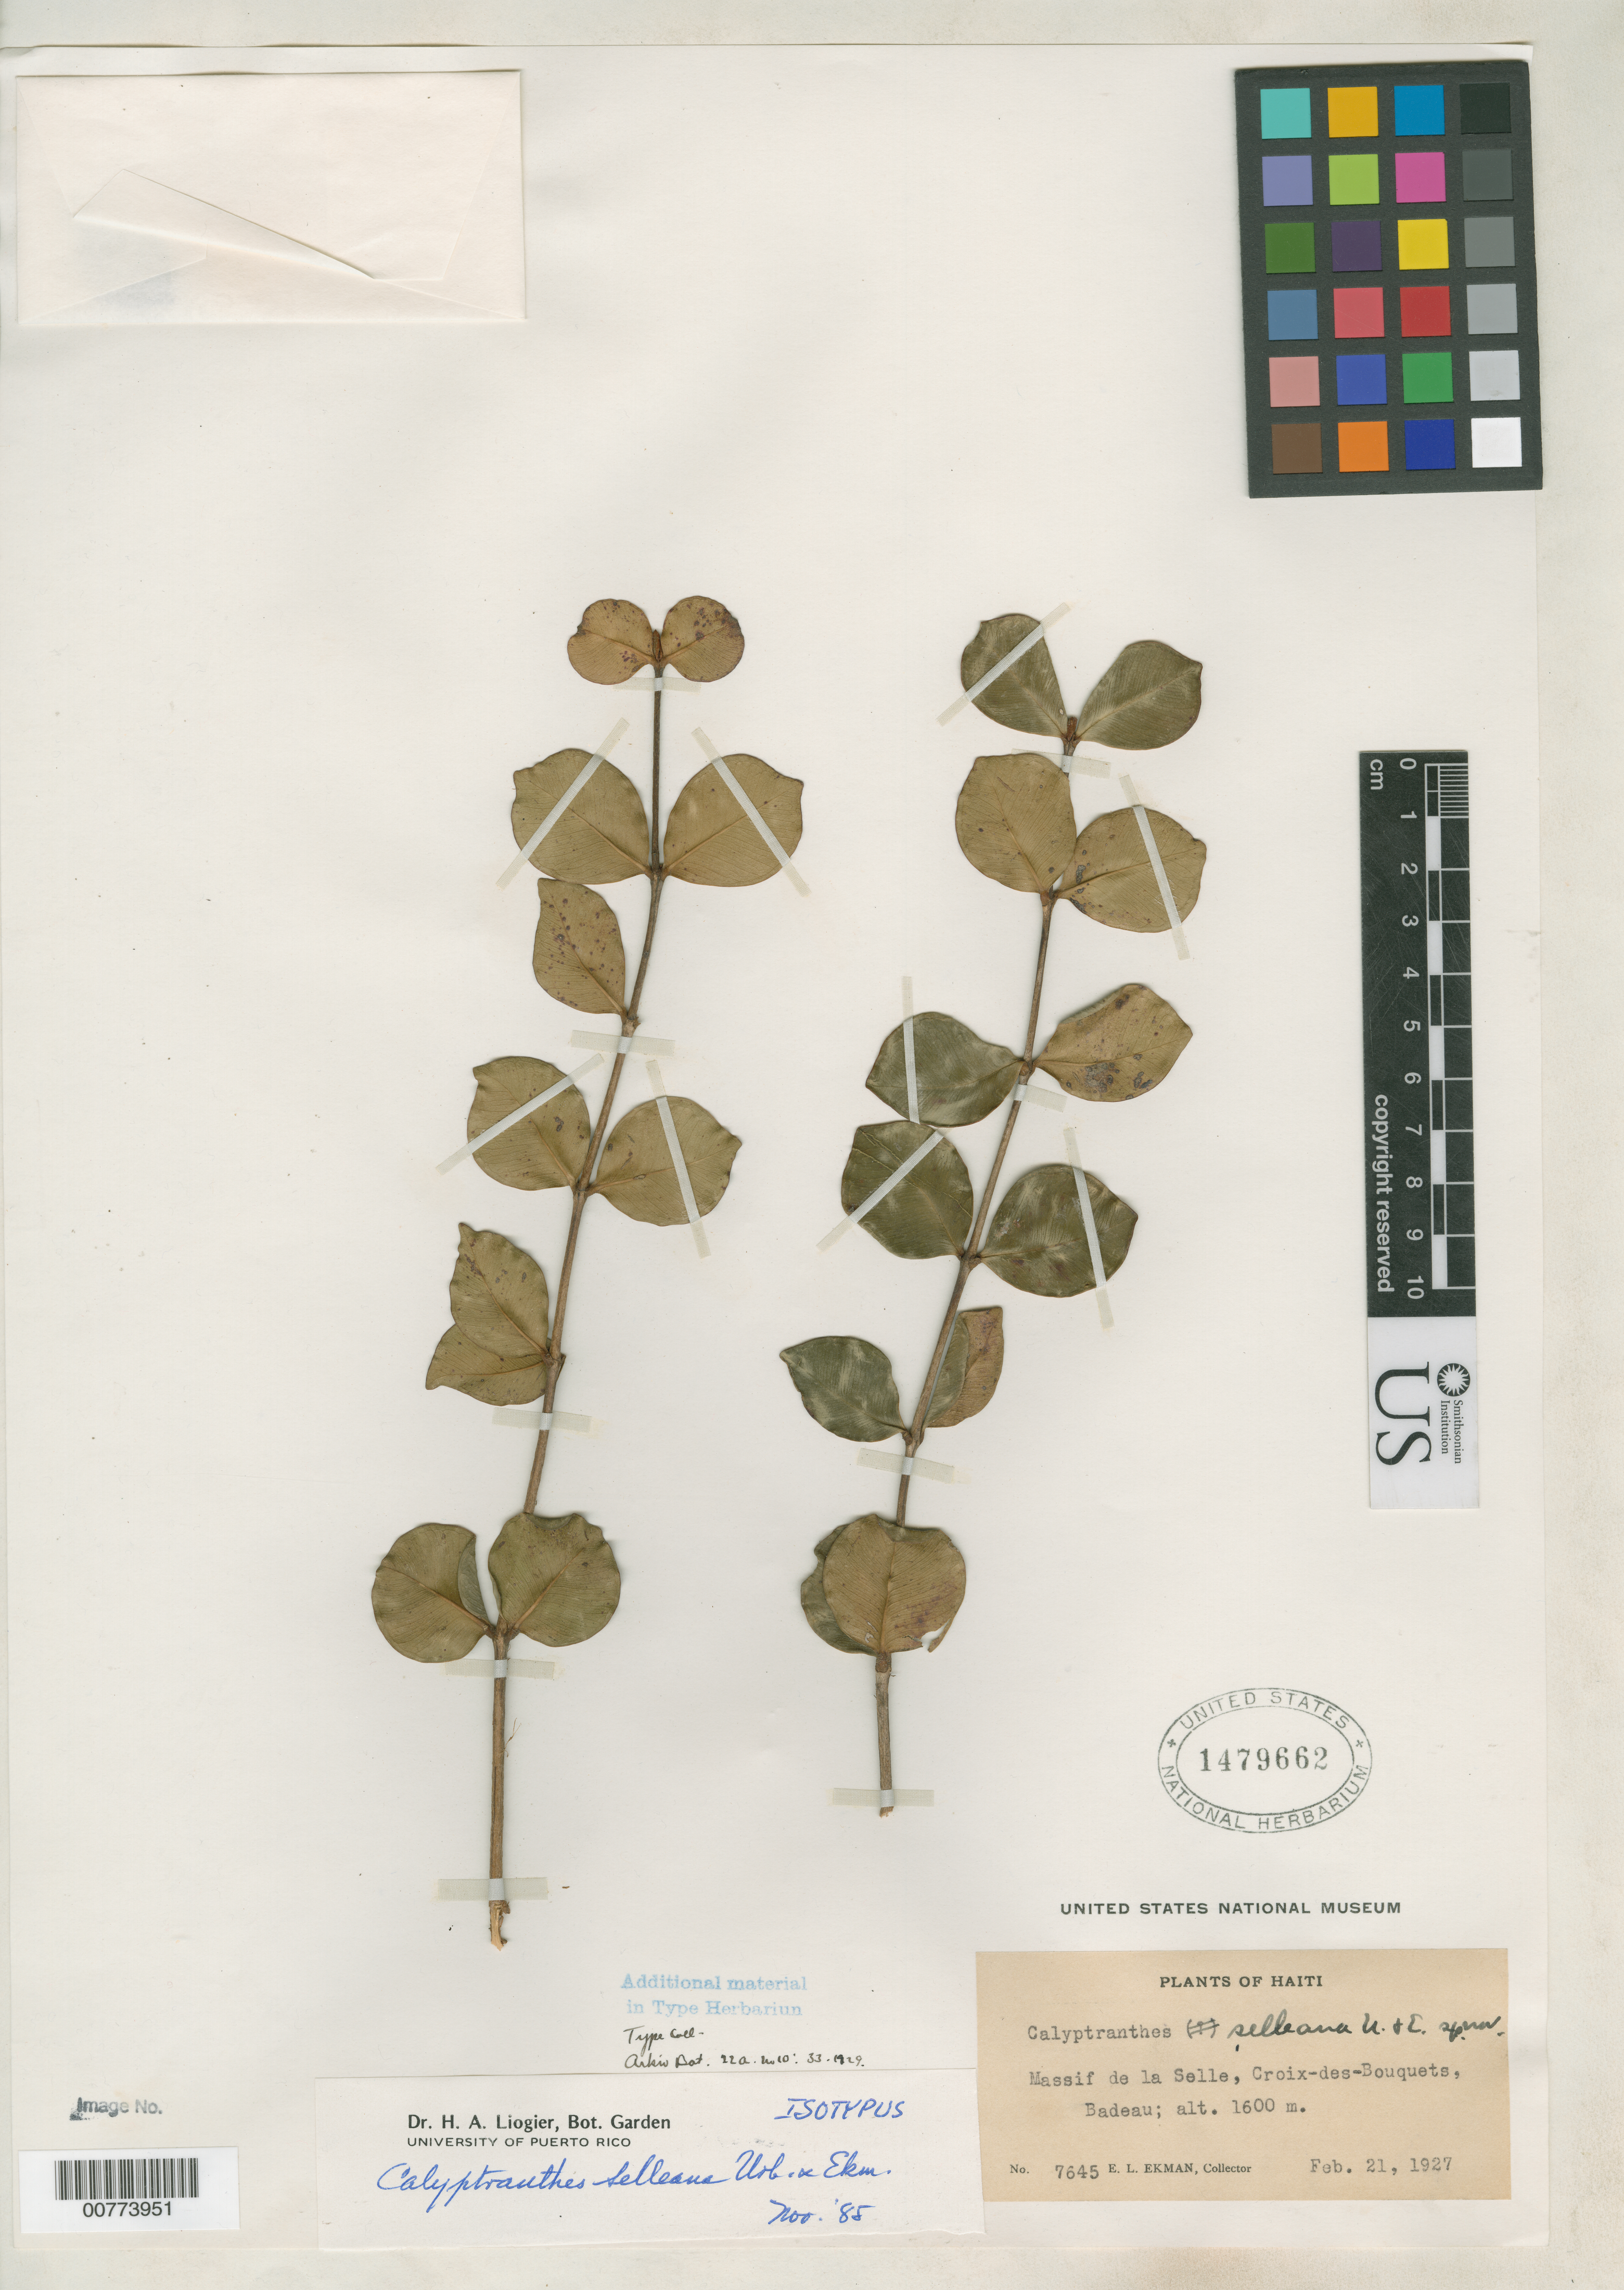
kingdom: Plantae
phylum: Tracheophyta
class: Magnoliopsida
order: Myrtales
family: Myrtaceae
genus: Calyptranthes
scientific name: Calyptranthes selleana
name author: Urb. & Ekman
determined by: Liogier, Alain H.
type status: Isotype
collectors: E. L. Ekman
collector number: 7645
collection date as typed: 21 Feb 1927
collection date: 1927-02-21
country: Haiti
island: Hispaniola Island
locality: Massif de la Selle, Croix-des-Bouquets, Badeau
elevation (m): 1600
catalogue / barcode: US 1479662